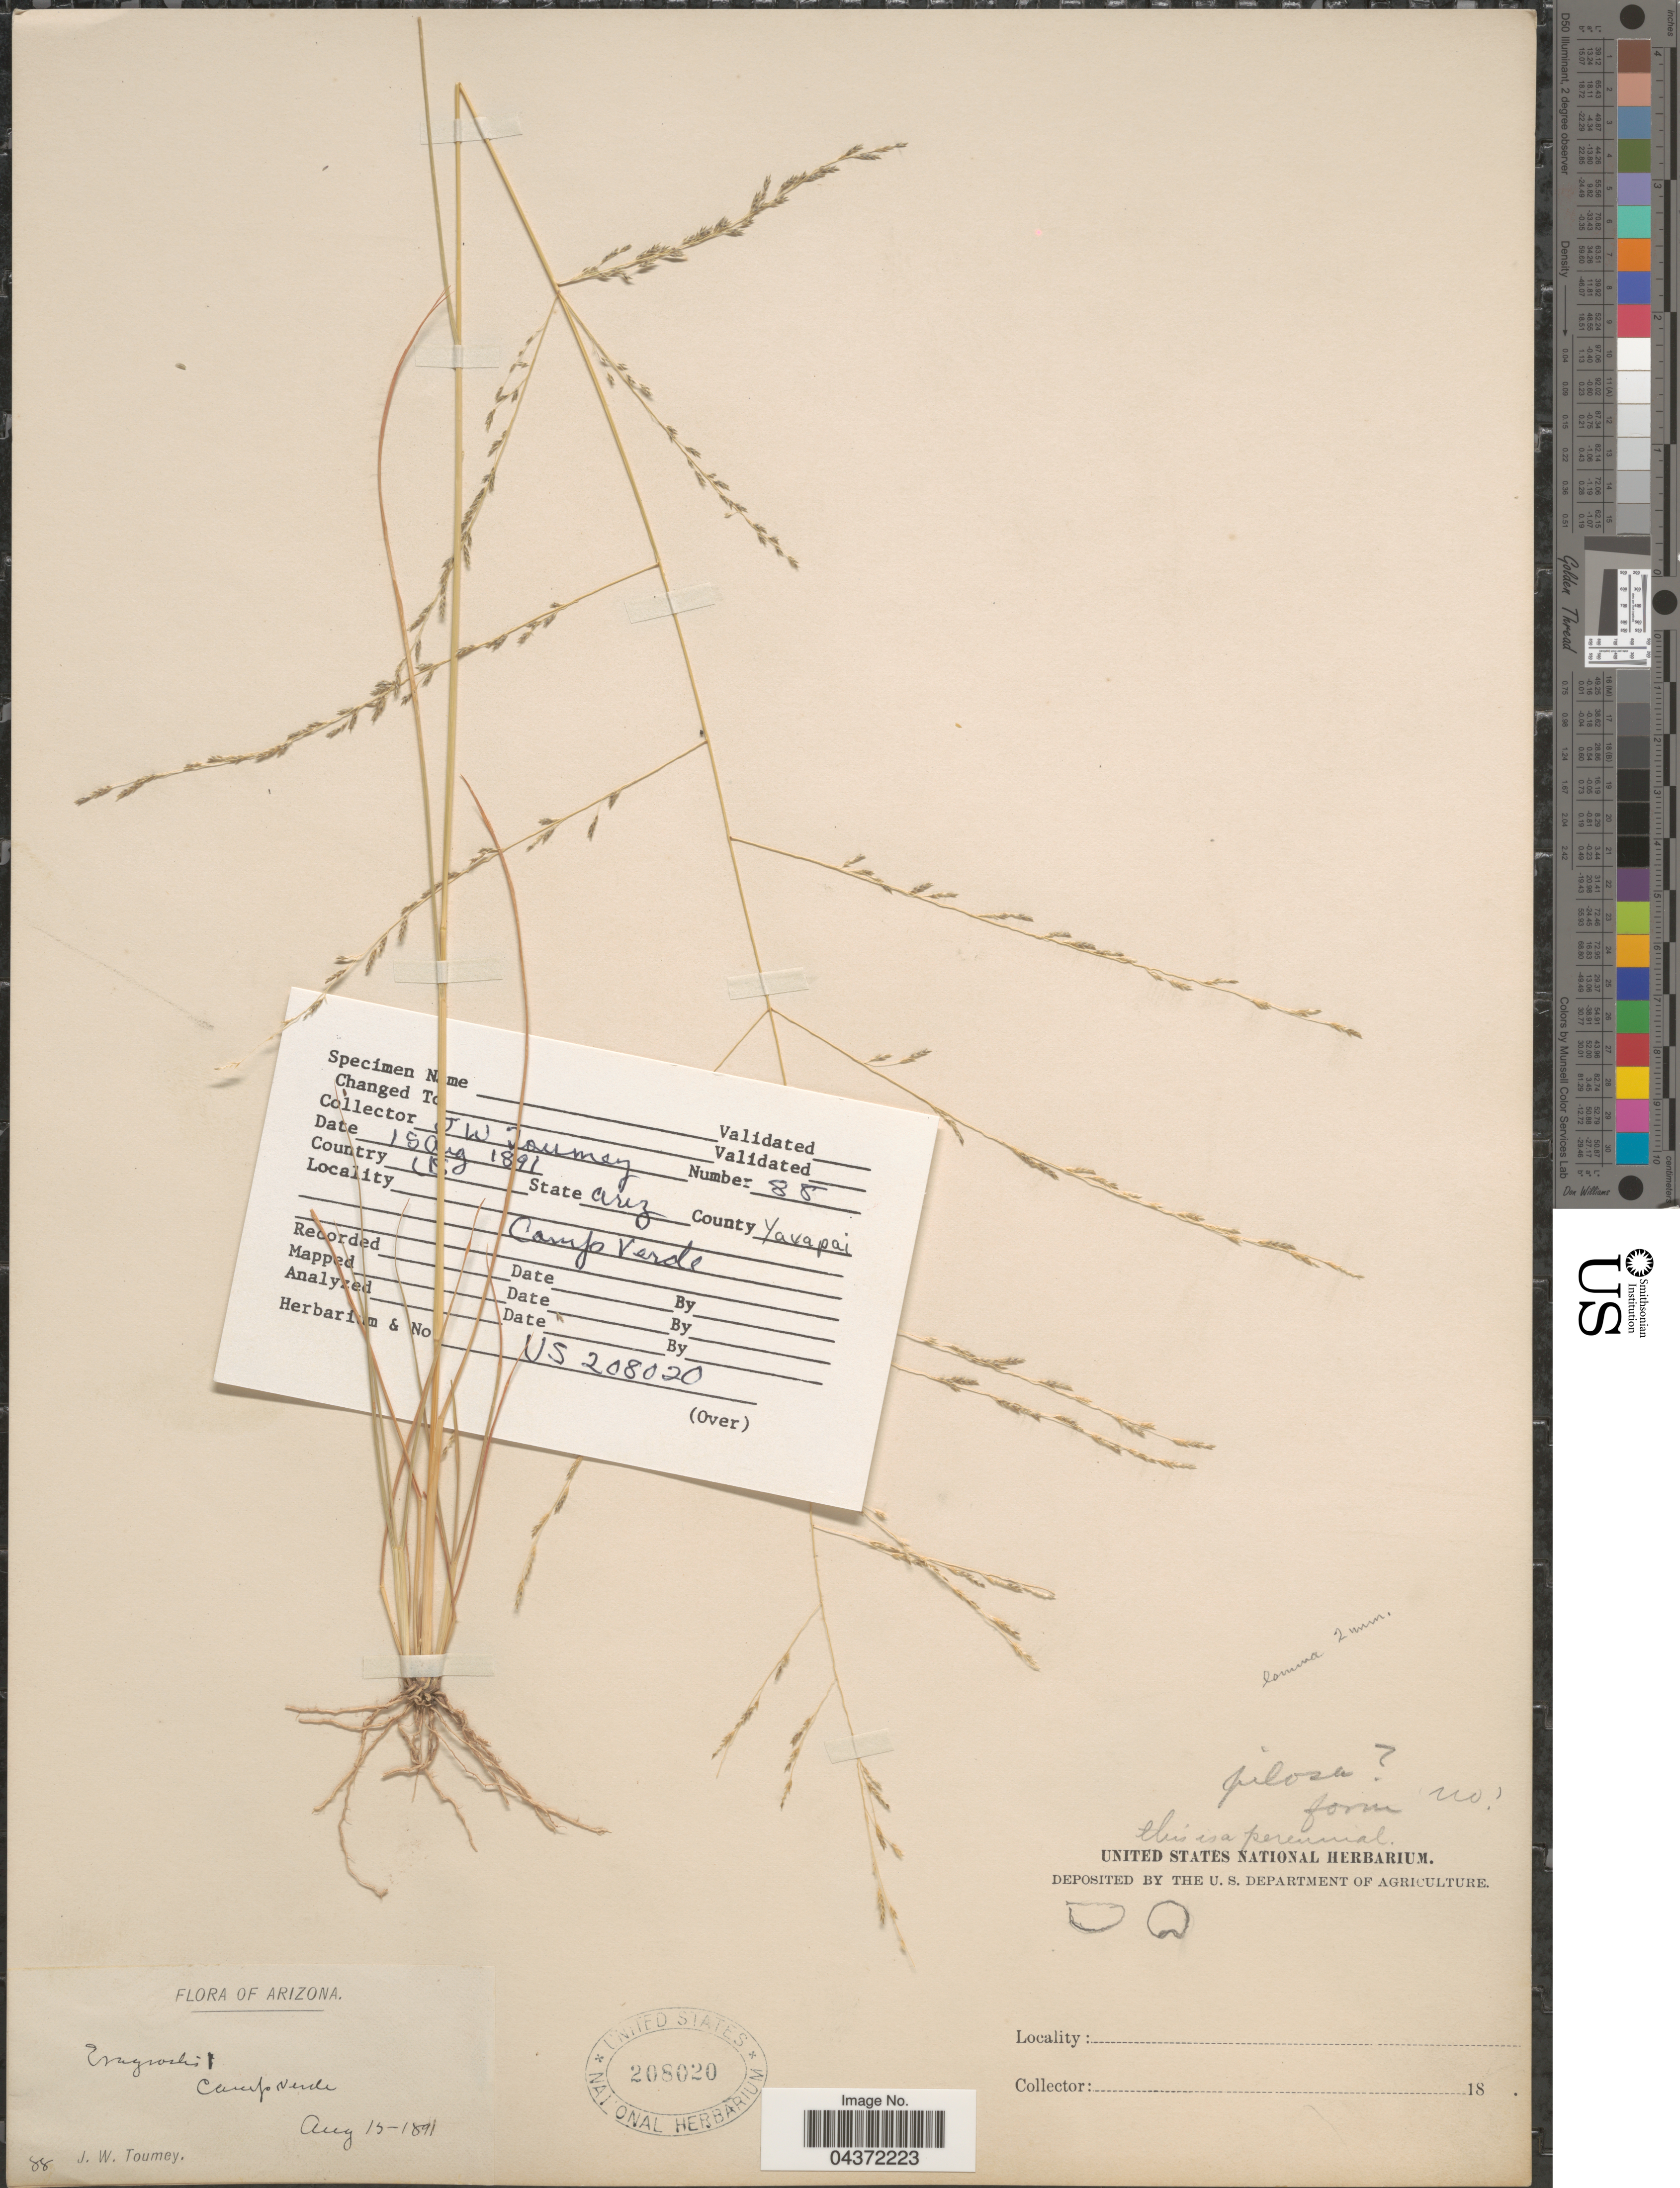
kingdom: Plantae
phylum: Tracheophyta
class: Liliopsida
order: Poales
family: Poaceae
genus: Eragrostis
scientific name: Eragrostis sp.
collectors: J. W. Toumey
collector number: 88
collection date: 1891-08-15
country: United States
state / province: Arizona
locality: Camp Verde. County Yavapai.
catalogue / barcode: US 208020